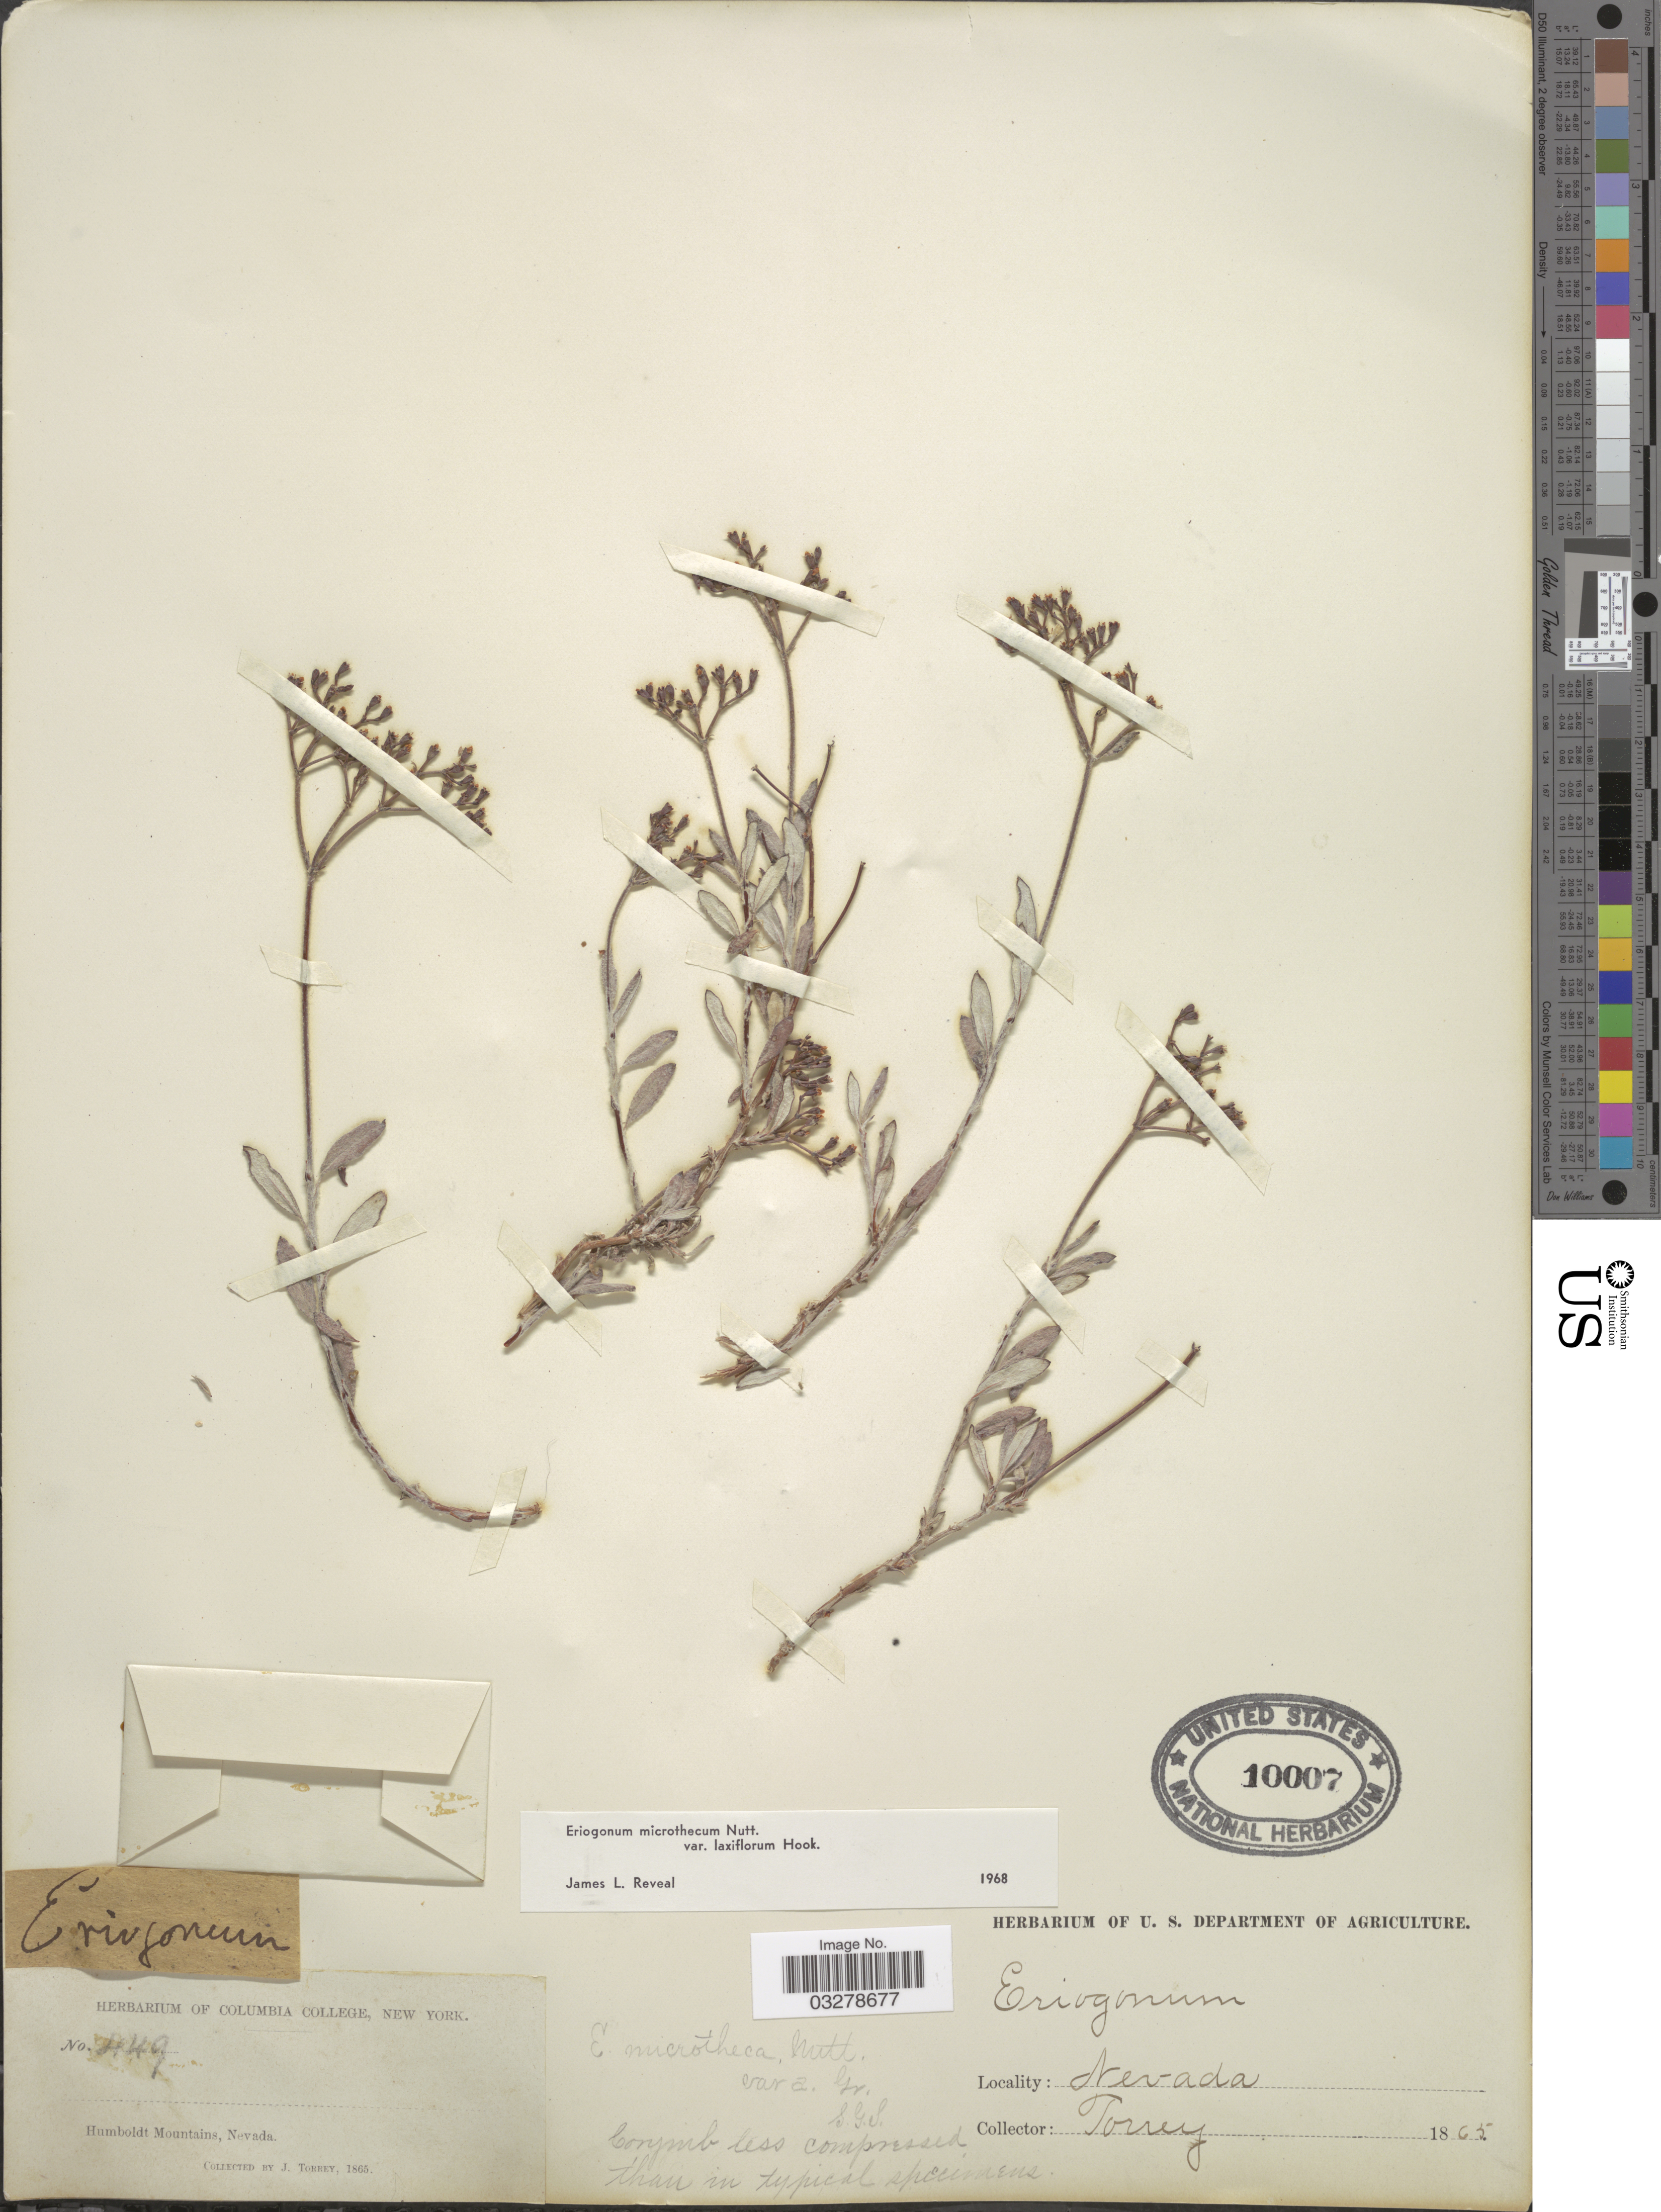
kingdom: Plantae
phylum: Tracheophyta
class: Magnoliopsida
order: Caryophyllales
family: Polygonaceae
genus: Eriogonum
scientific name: Eriogonum microtheca var. laxiflorum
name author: Hook.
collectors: J. Torrey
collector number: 449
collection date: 1865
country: United States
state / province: Nevada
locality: Humboldt Mountains.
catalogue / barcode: US 10007